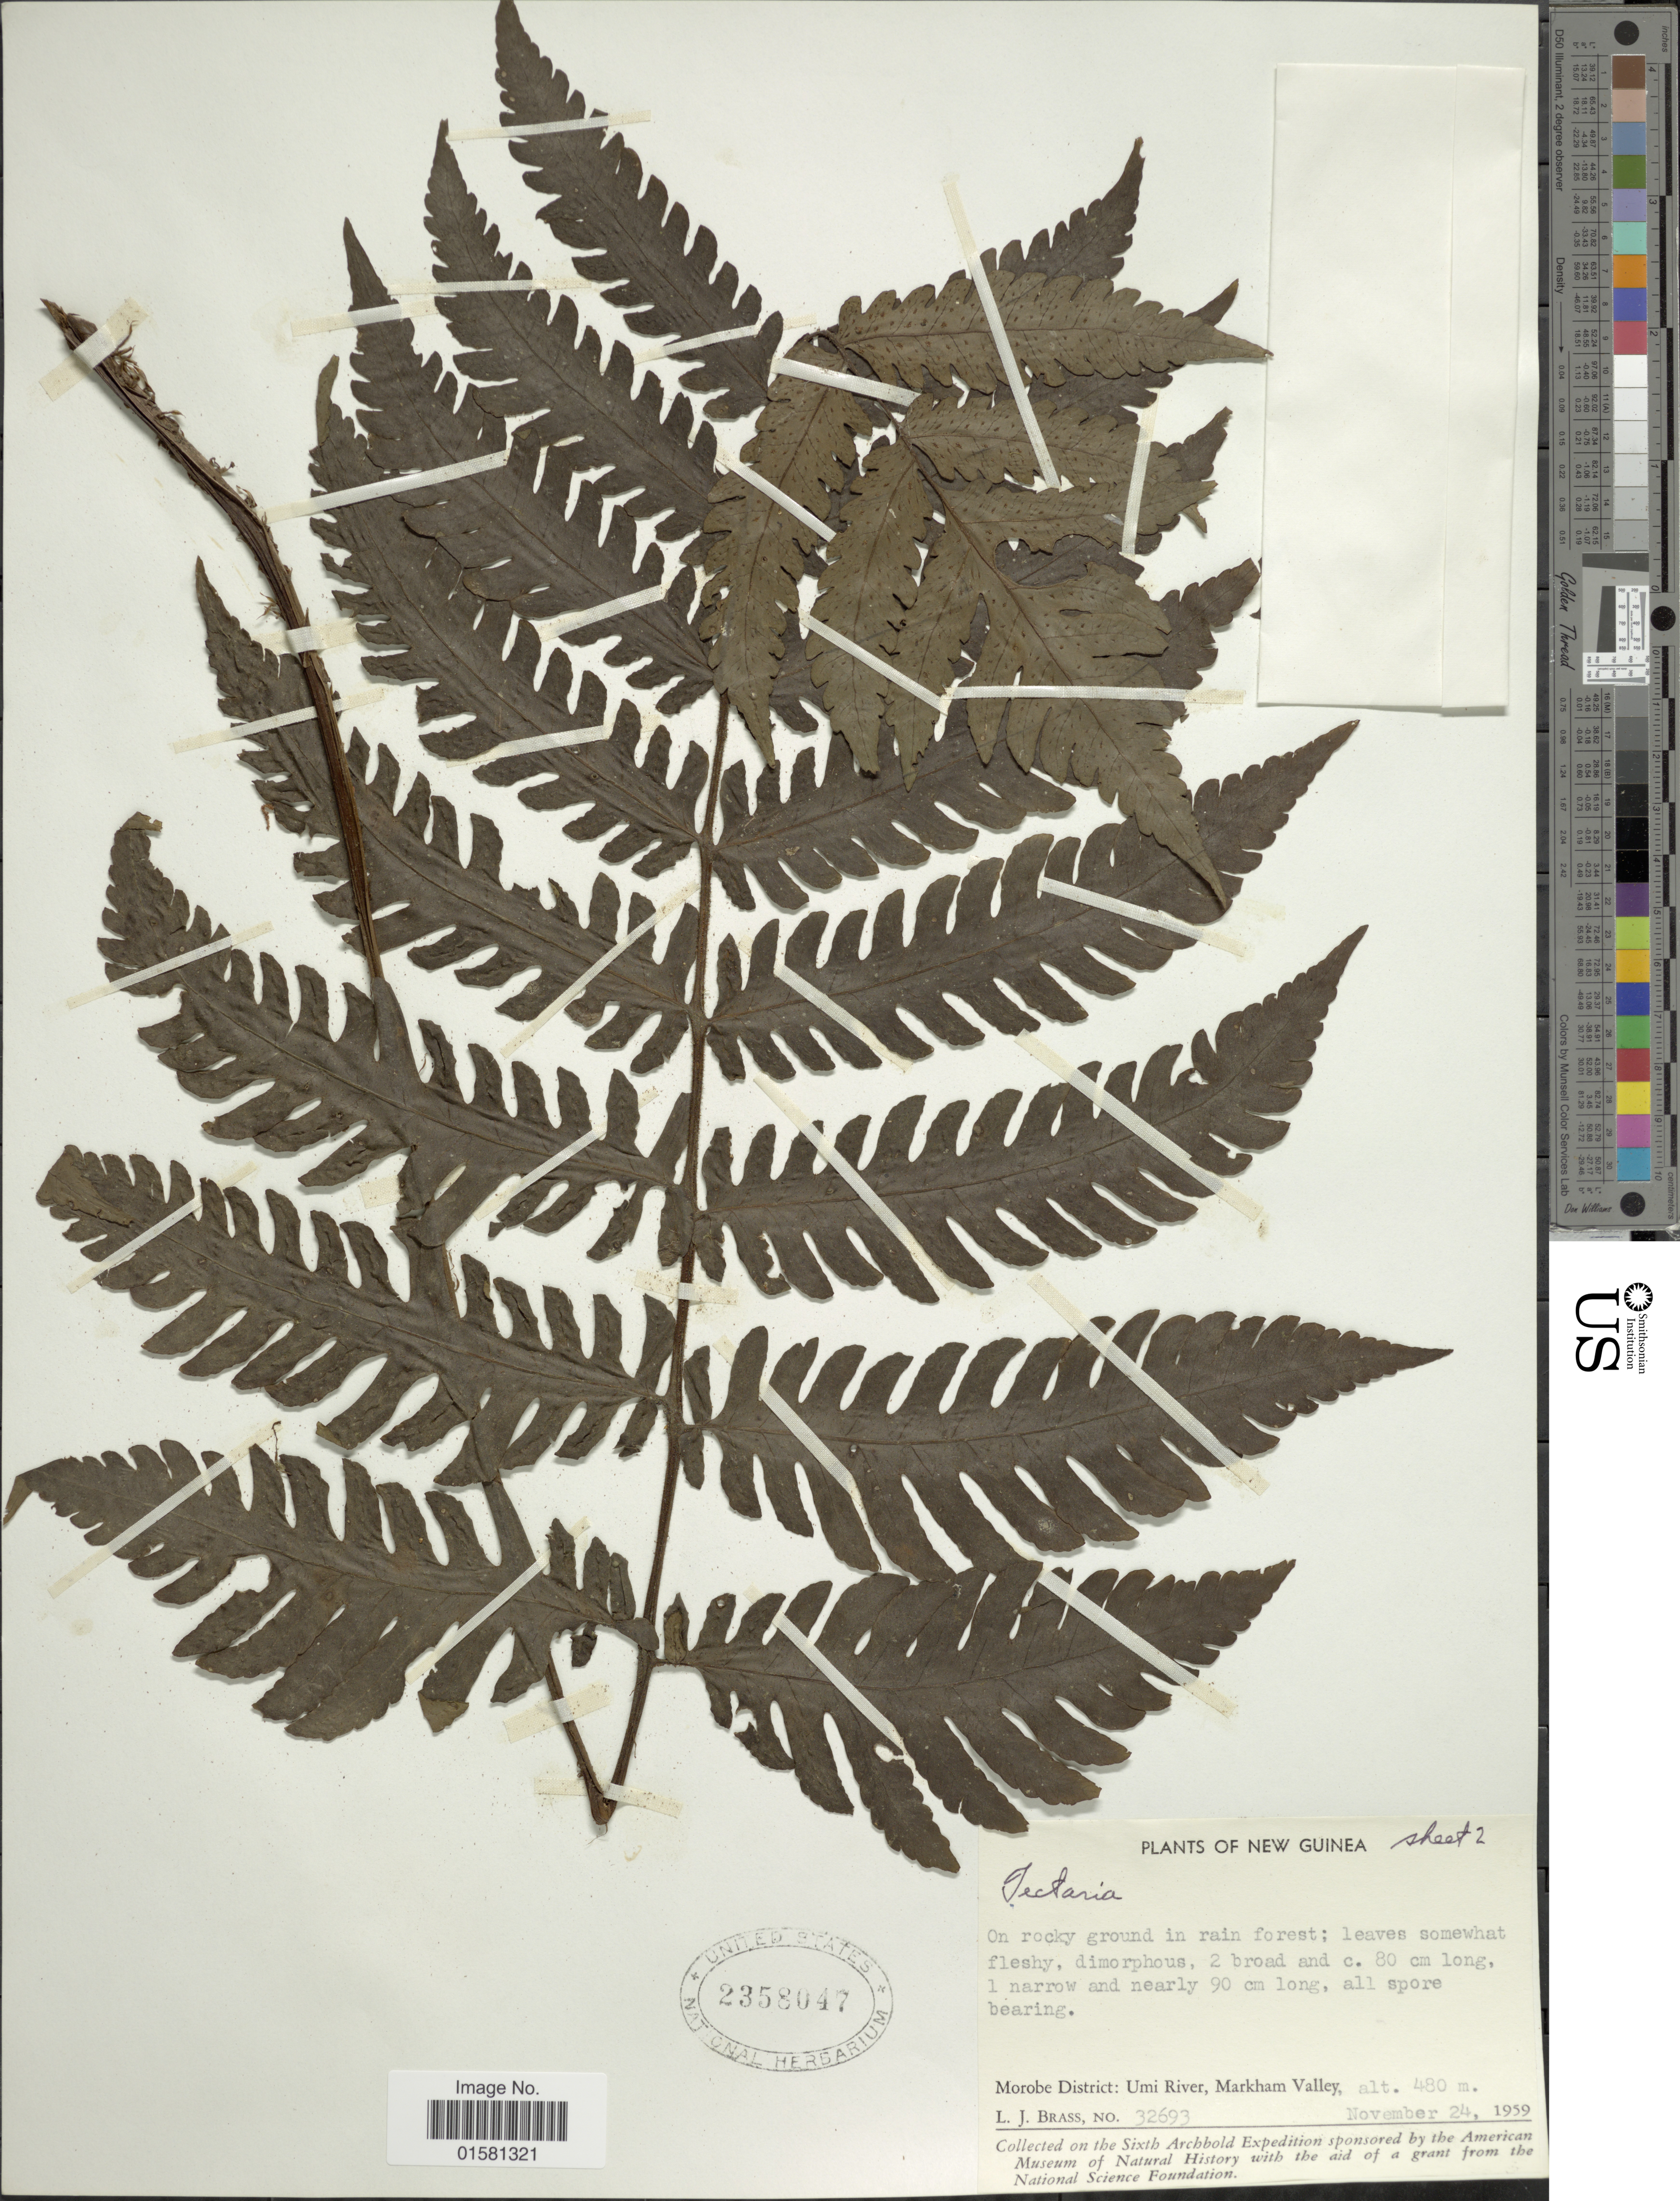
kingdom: Plantae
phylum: Tracheophyta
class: Polypodiopsida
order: Polypodiales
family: Tectariaceae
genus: Tectaria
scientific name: Tectaria sp.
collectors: L. J. Brass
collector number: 32693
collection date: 1959-11-24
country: Papua New Guinea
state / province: Morobe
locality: New Guinea, Morobe District: Umi River, Markham Valley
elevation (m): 480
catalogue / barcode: US 2358047